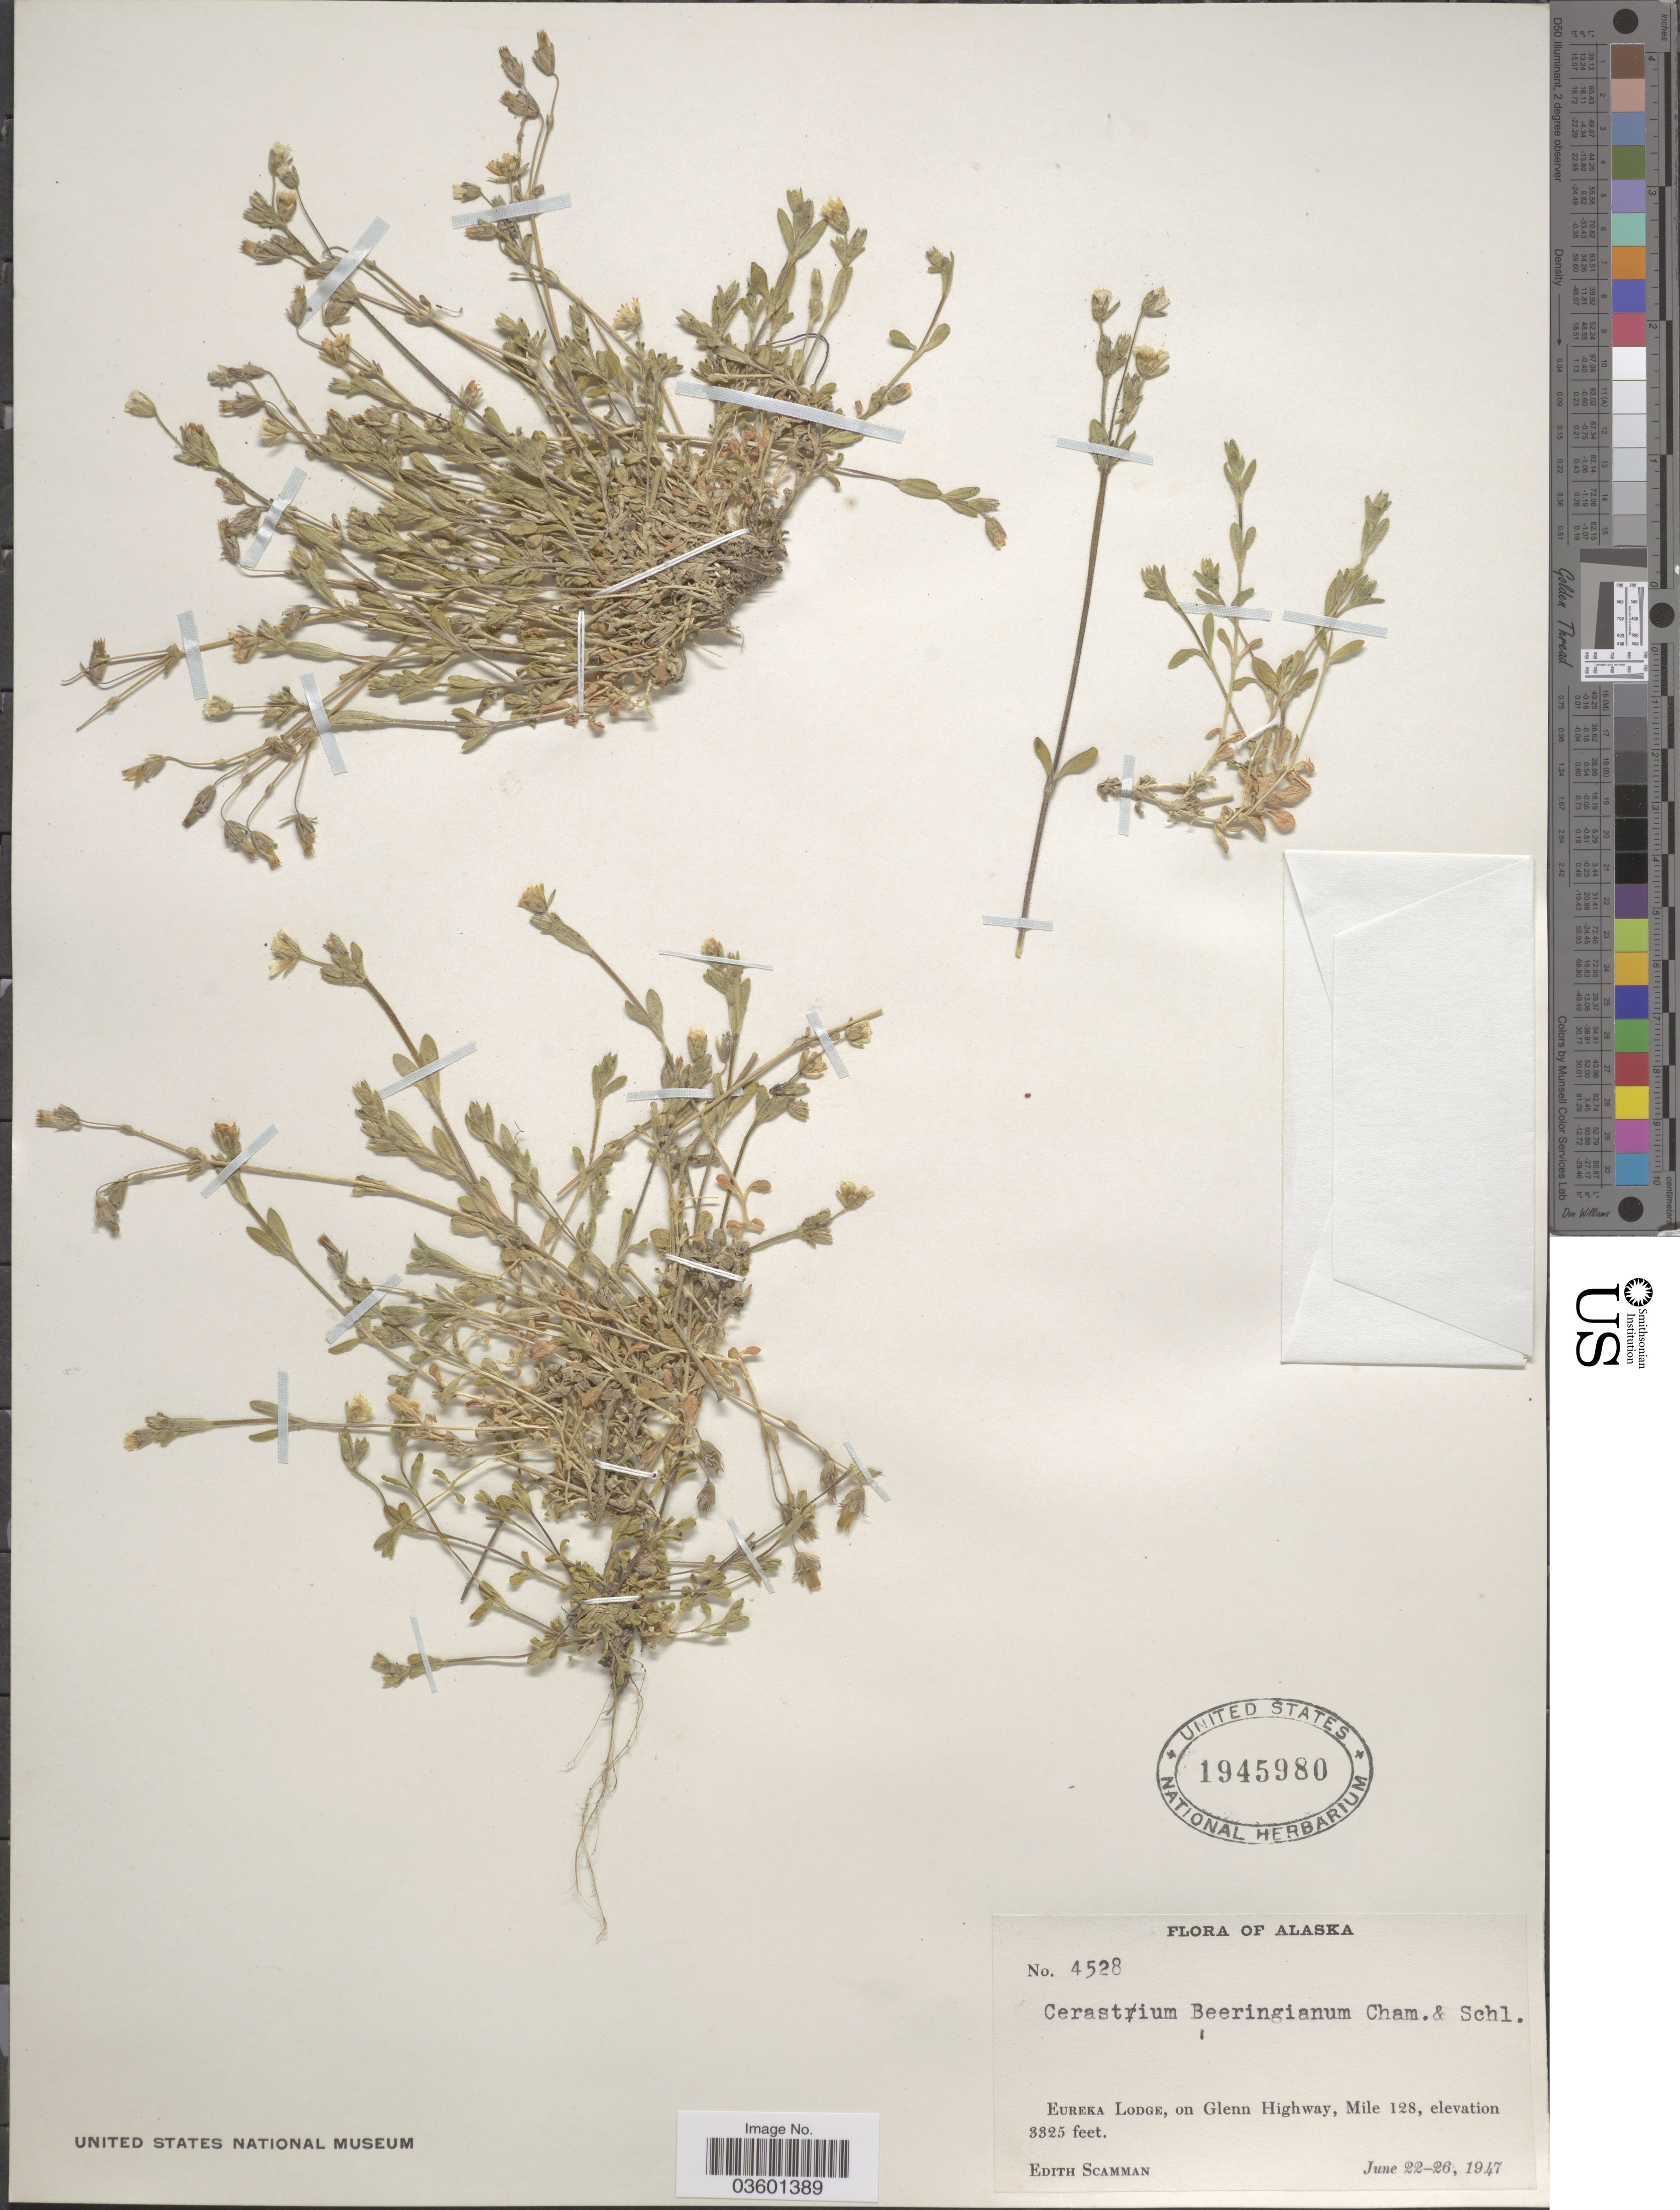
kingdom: Plantae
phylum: Tracheophyta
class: Magnoliopsida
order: Caryophyllales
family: Caryophyllaceae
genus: Cerastium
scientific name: Cerastium beeringianum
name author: Cham. & Schltdl.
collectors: E. Scamman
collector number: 4528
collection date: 1947-06-22/1947-06-26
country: United States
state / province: Alaska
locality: Eureka Lodge, on Glenn Highway, Mile 128.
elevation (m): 1013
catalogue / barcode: US 1945980